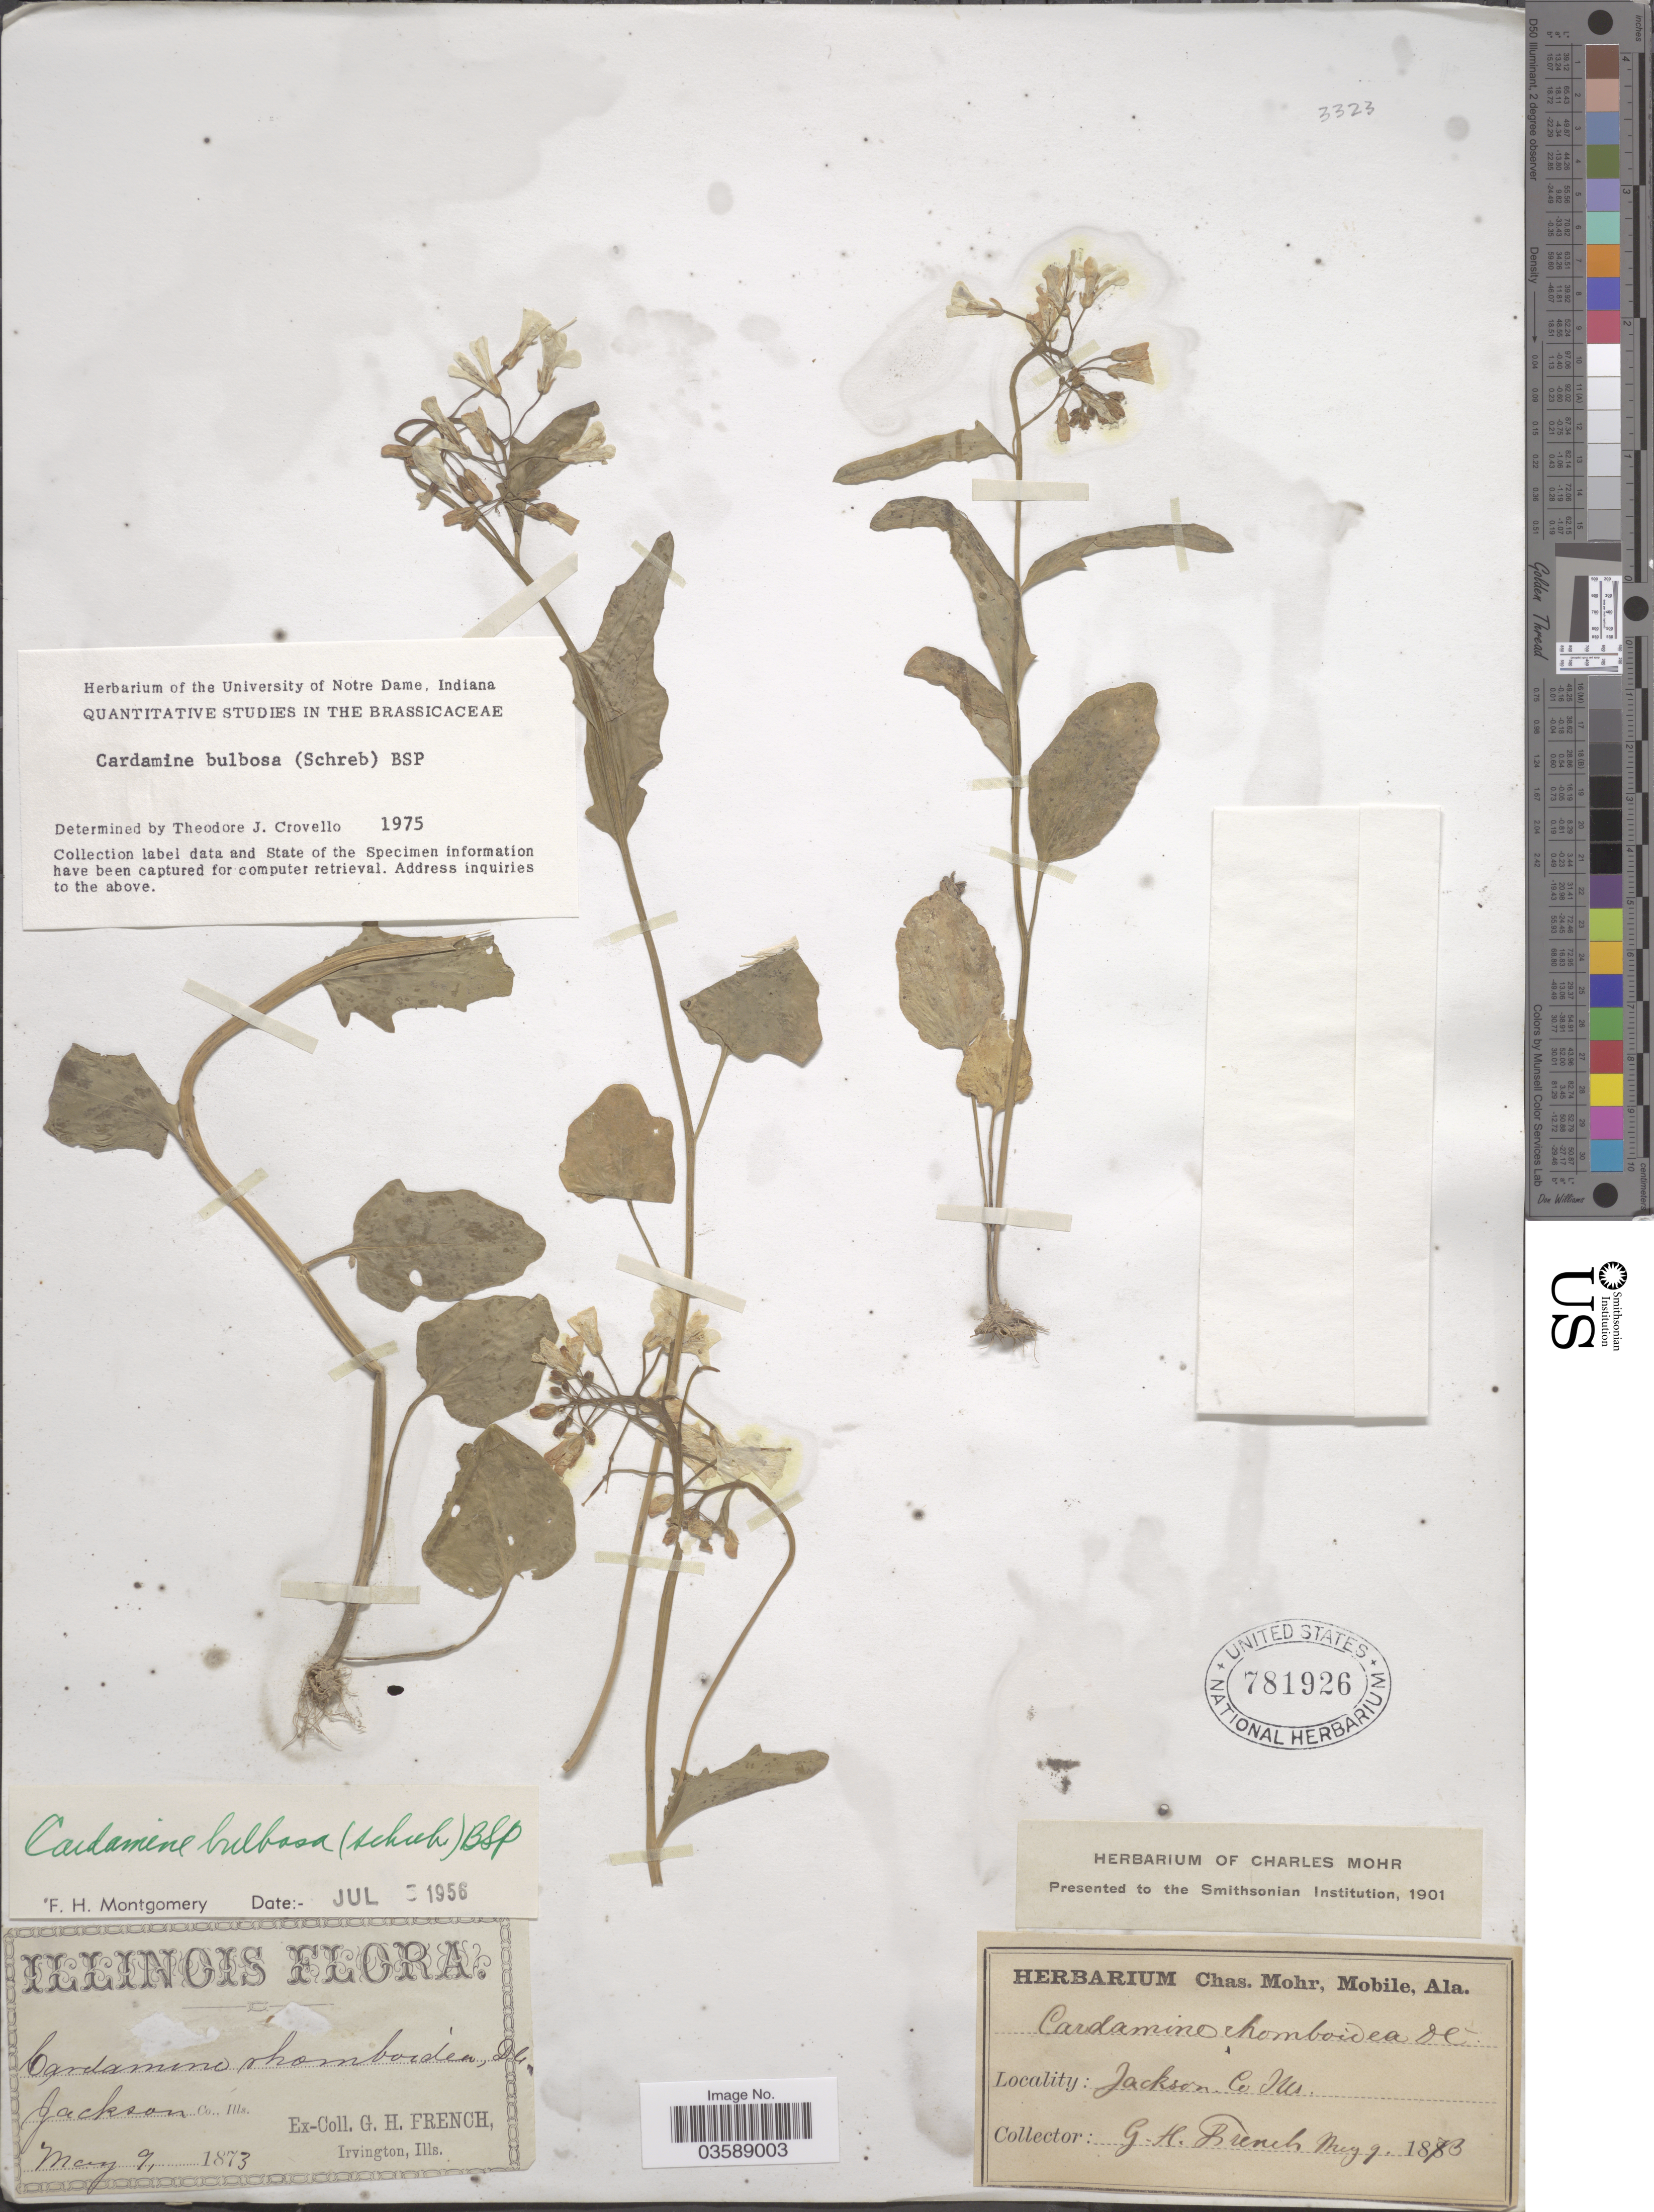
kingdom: Plantae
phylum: Tracheophyta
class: Magnoliopsida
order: Brassicales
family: Brassicaceae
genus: Cardamine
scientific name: Cardamine bulbosa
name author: (Schreb. ex Muhl.) Britton et al.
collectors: G. H. French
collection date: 1873-05-09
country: United States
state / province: Illinois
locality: Jackson Co.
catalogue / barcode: US 781926